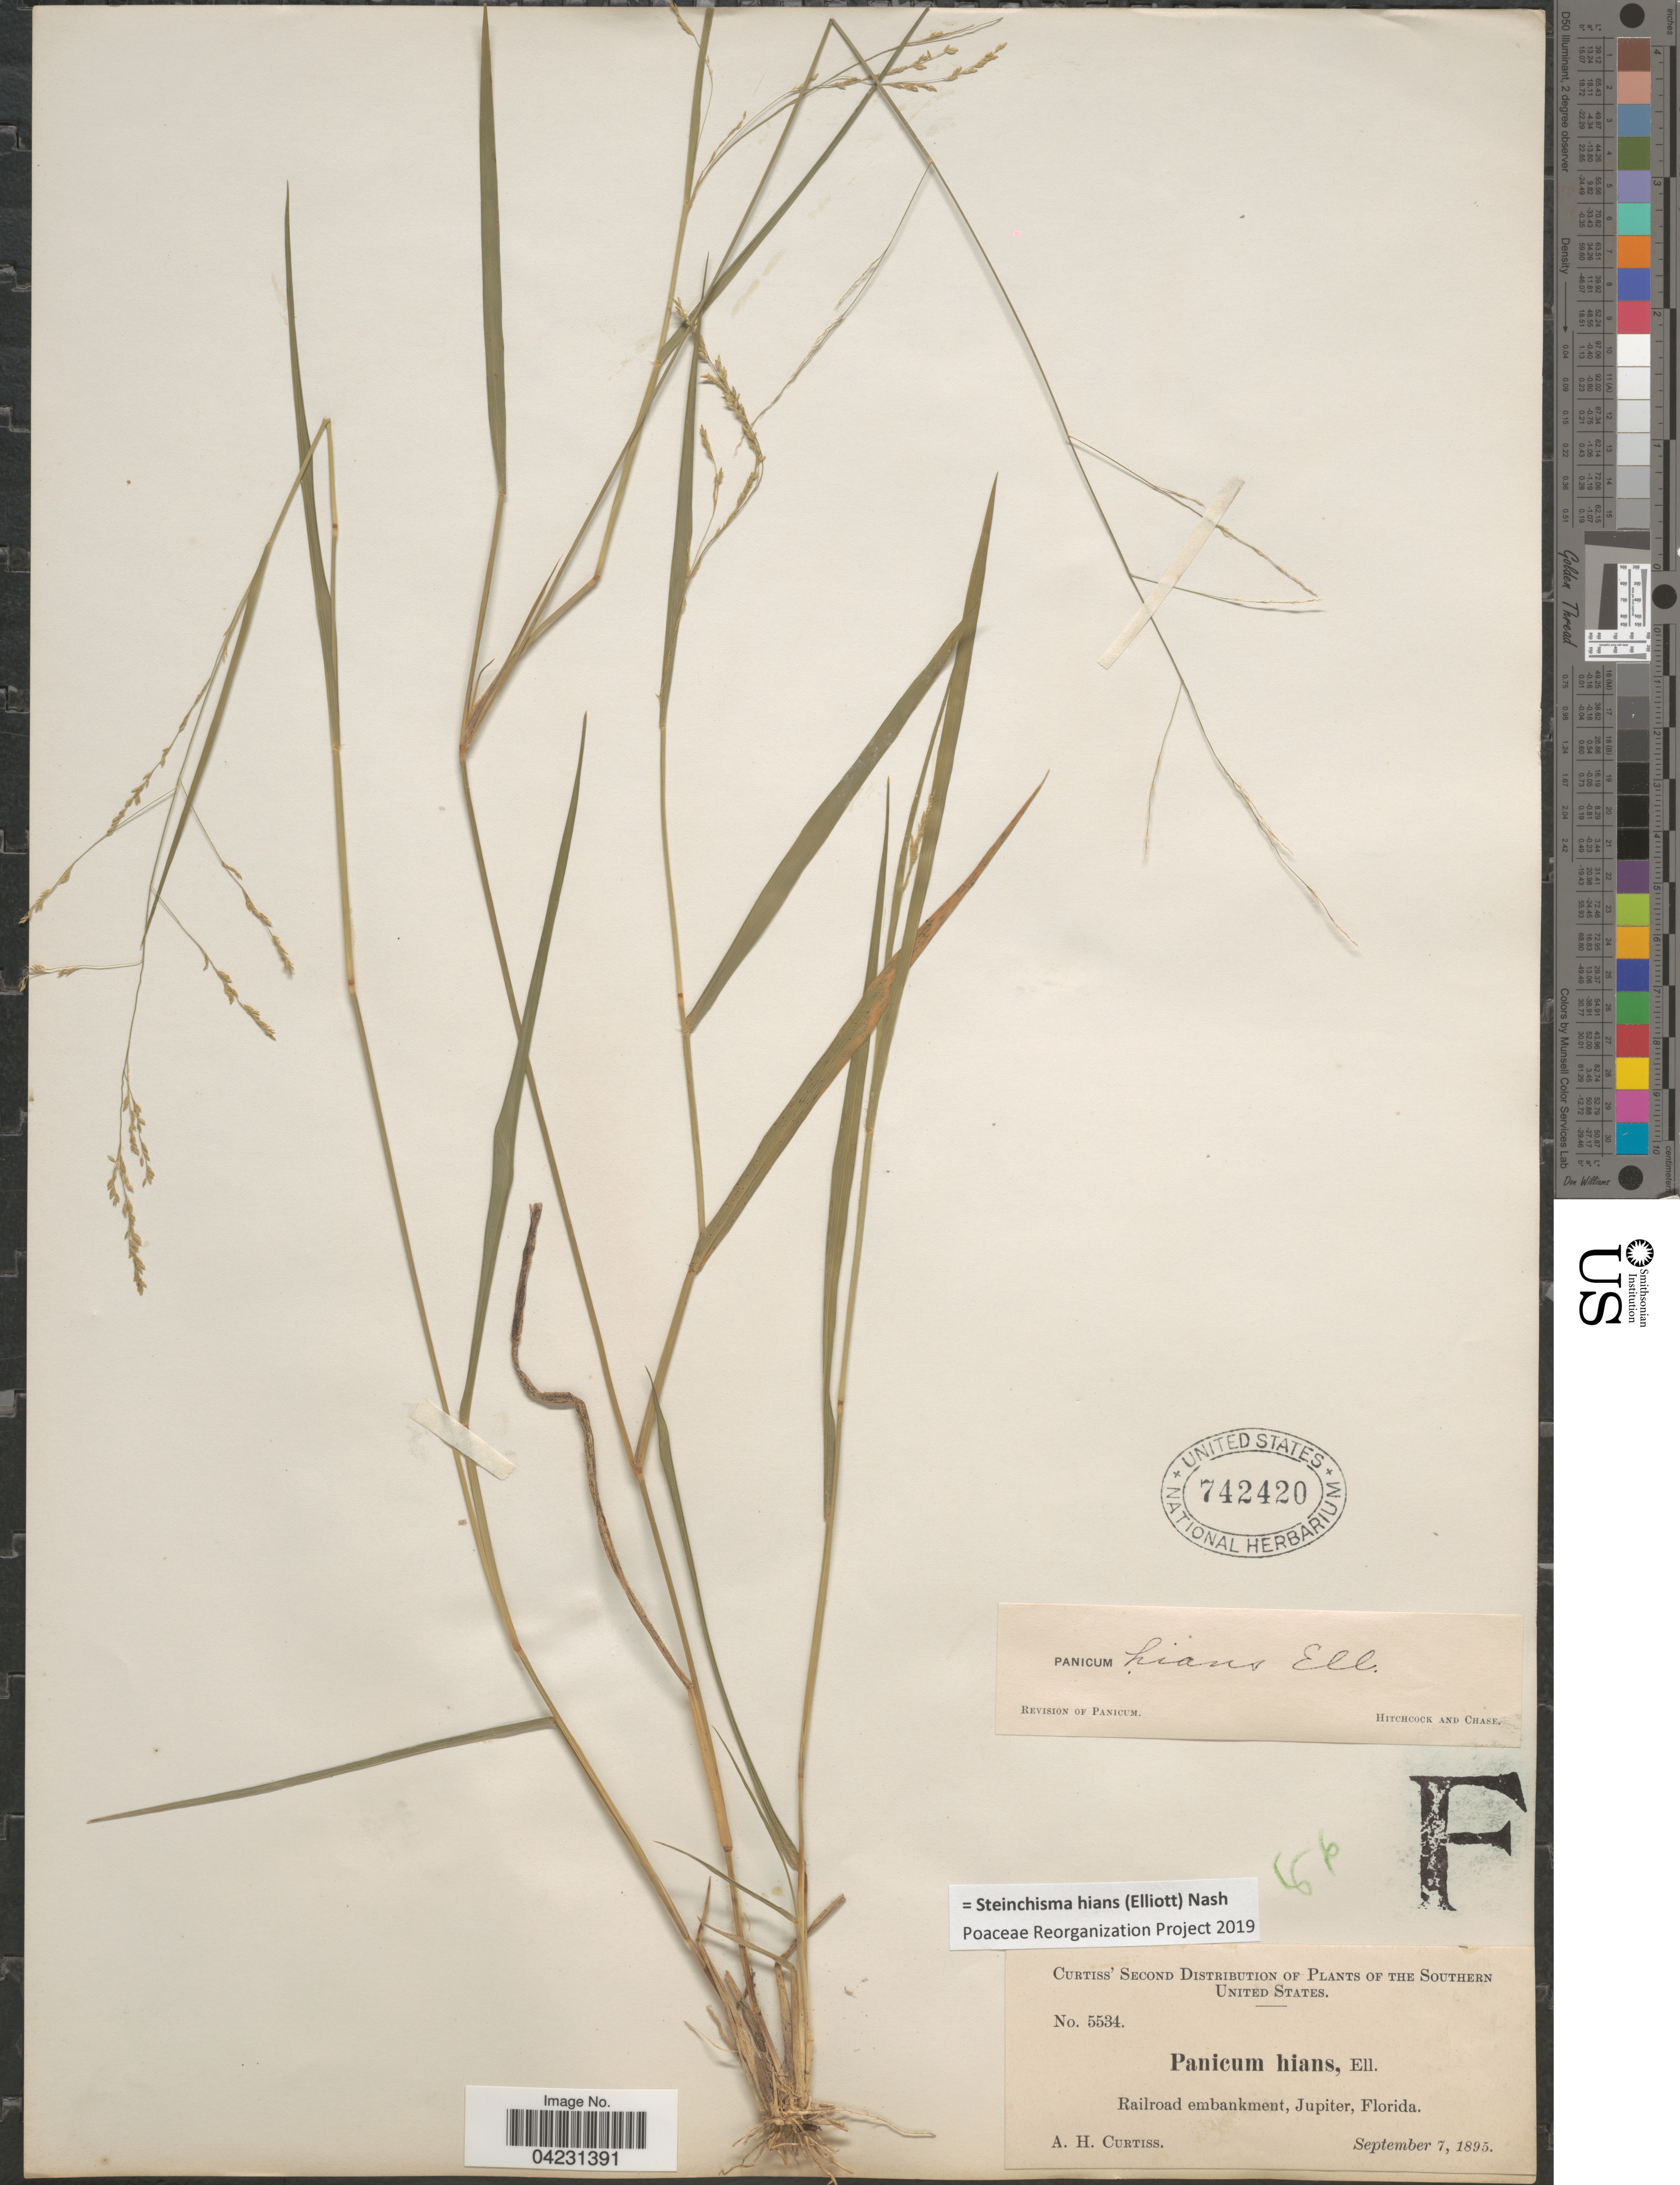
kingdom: Plantae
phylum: Tracheophyta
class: Liliopsida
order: Poales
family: Poaceae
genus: Steinchisma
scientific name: Steinchisma hians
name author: (Elliott) Nash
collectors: A. H. Curtiss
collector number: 5534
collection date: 1895-09-07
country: United States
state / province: Florida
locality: Southern United States. Railroad embankment, Jupiter.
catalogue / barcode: US 742420